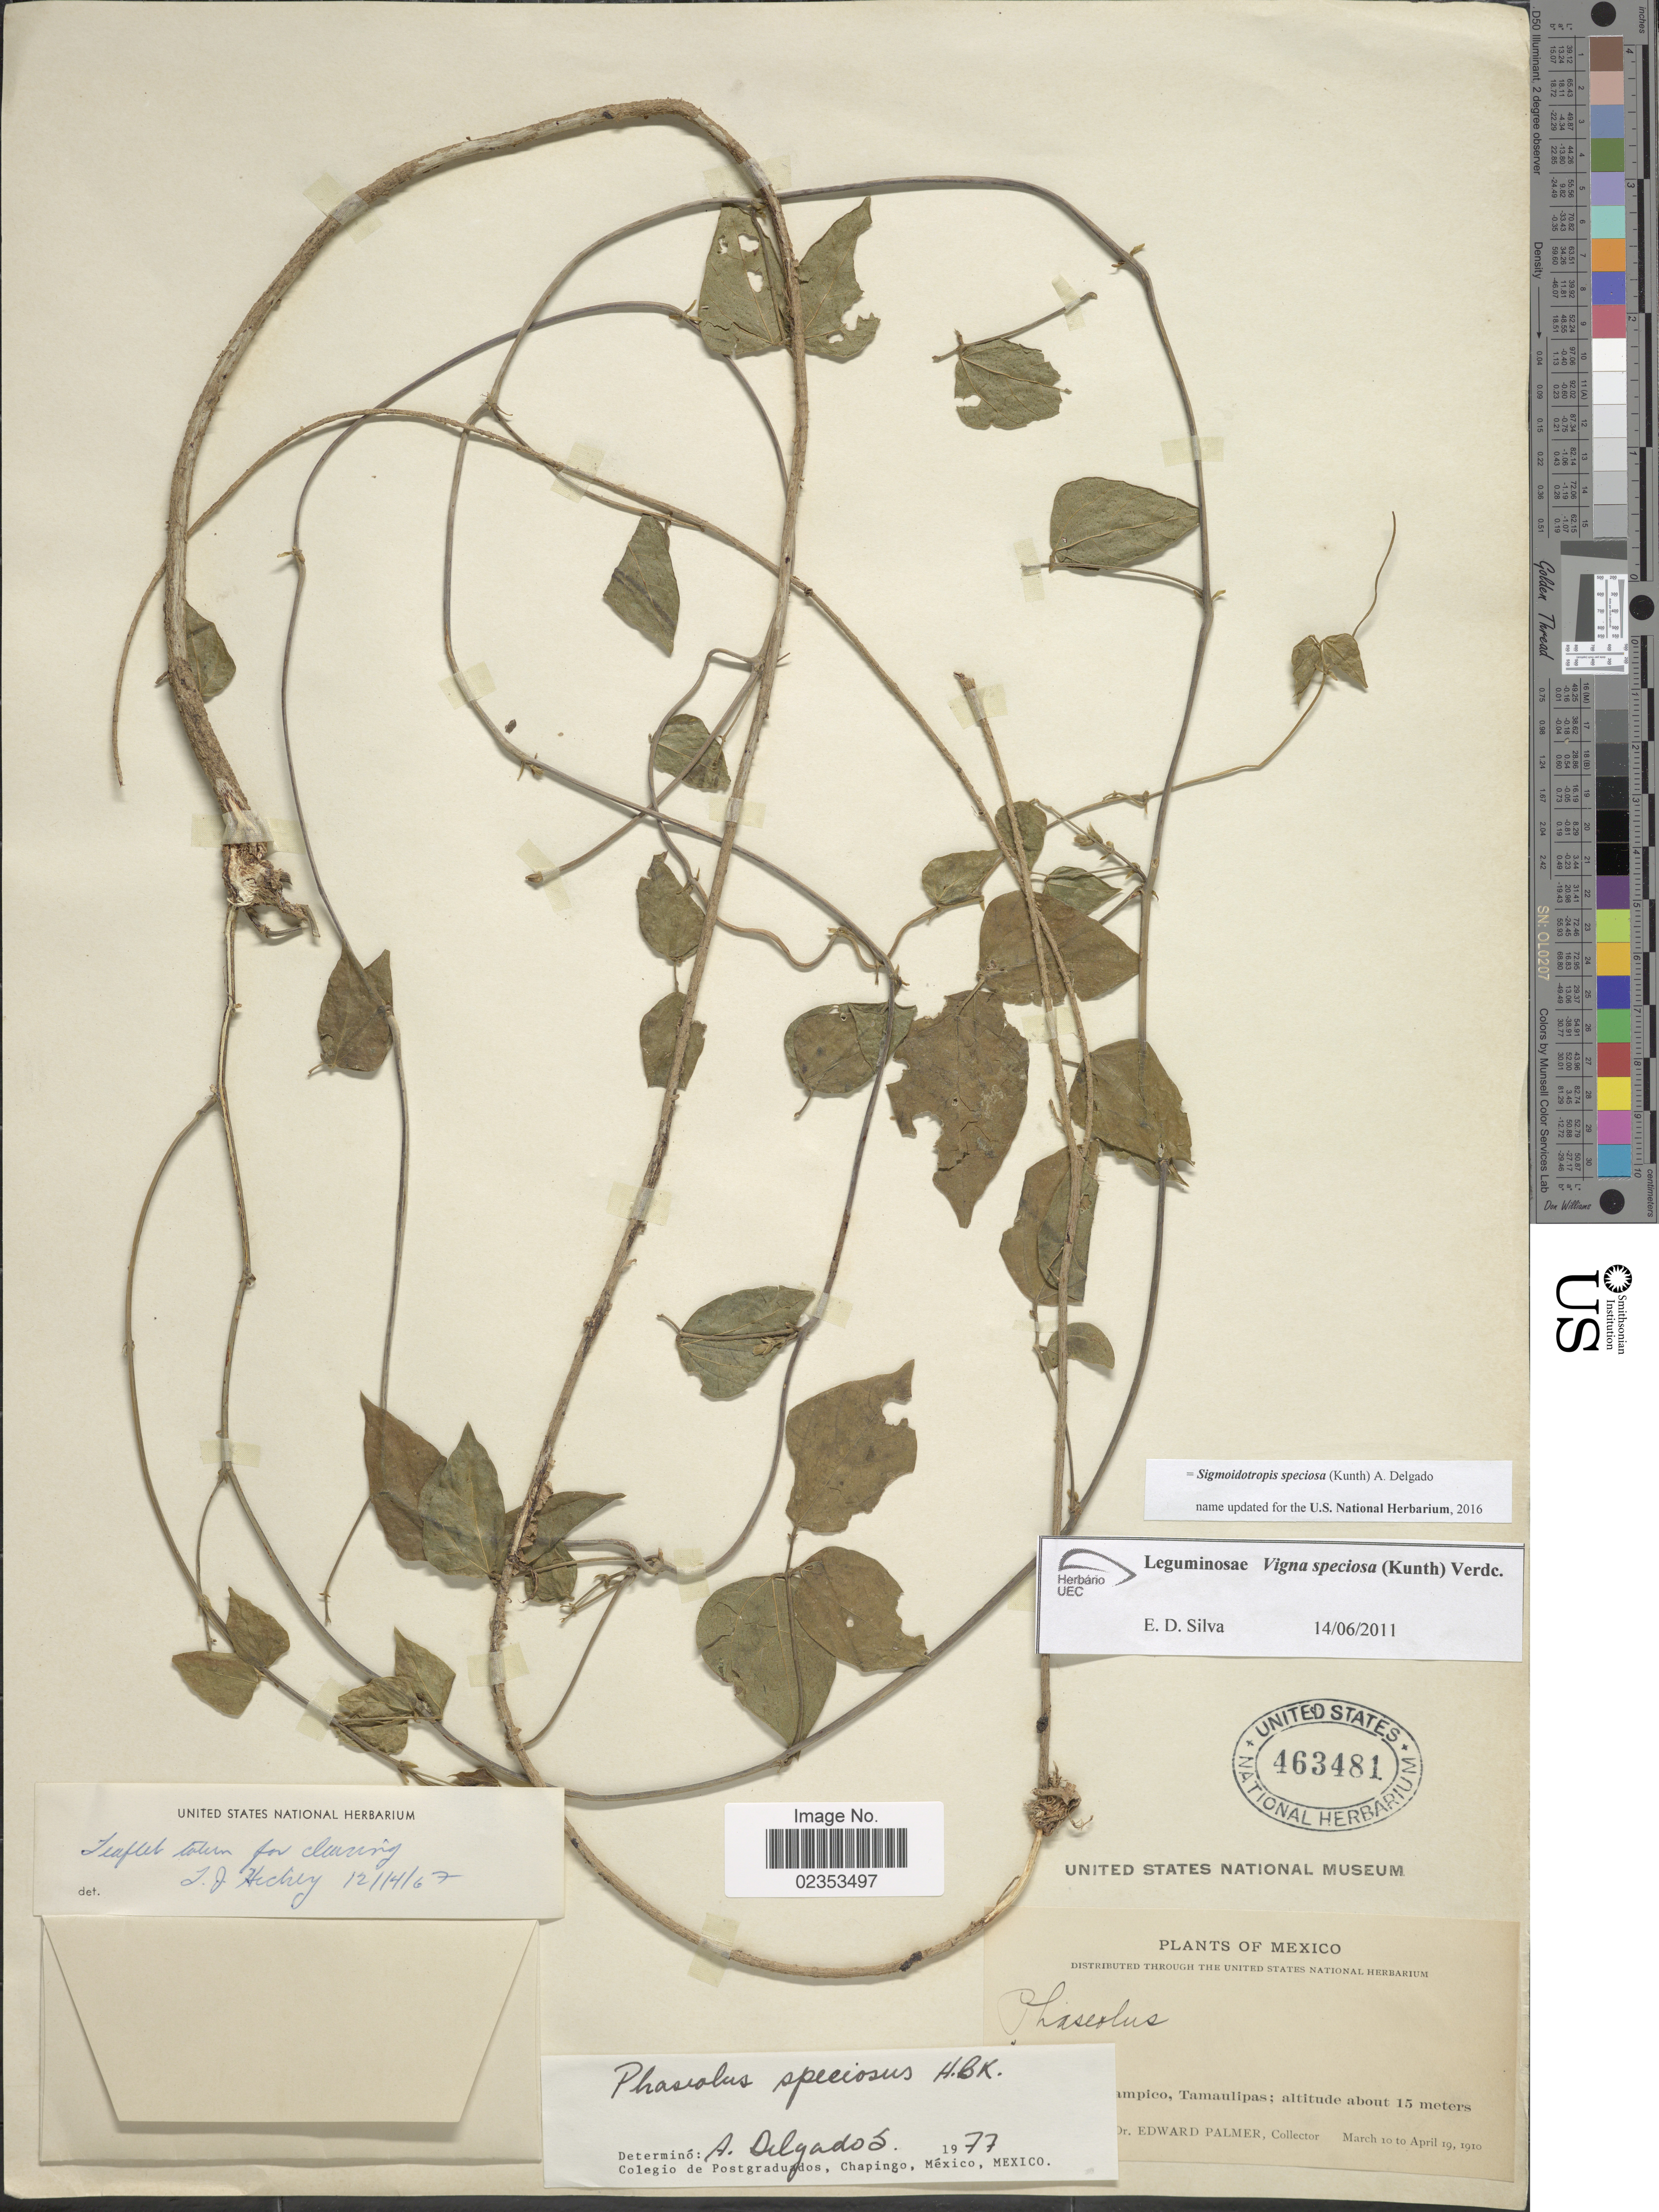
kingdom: Plantae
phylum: Tracheophyta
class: Magnoliopsida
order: Fabales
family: Fabaceae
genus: Sigmoidotropis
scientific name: Sigmoidotropis speciosa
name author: (Kunth) A. Delgado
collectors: E. Palmer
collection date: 1910-03-10/1910-04-19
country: Mexico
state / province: Tamaulipas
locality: [illegible text]mpico.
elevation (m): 15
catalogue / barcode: US 463481